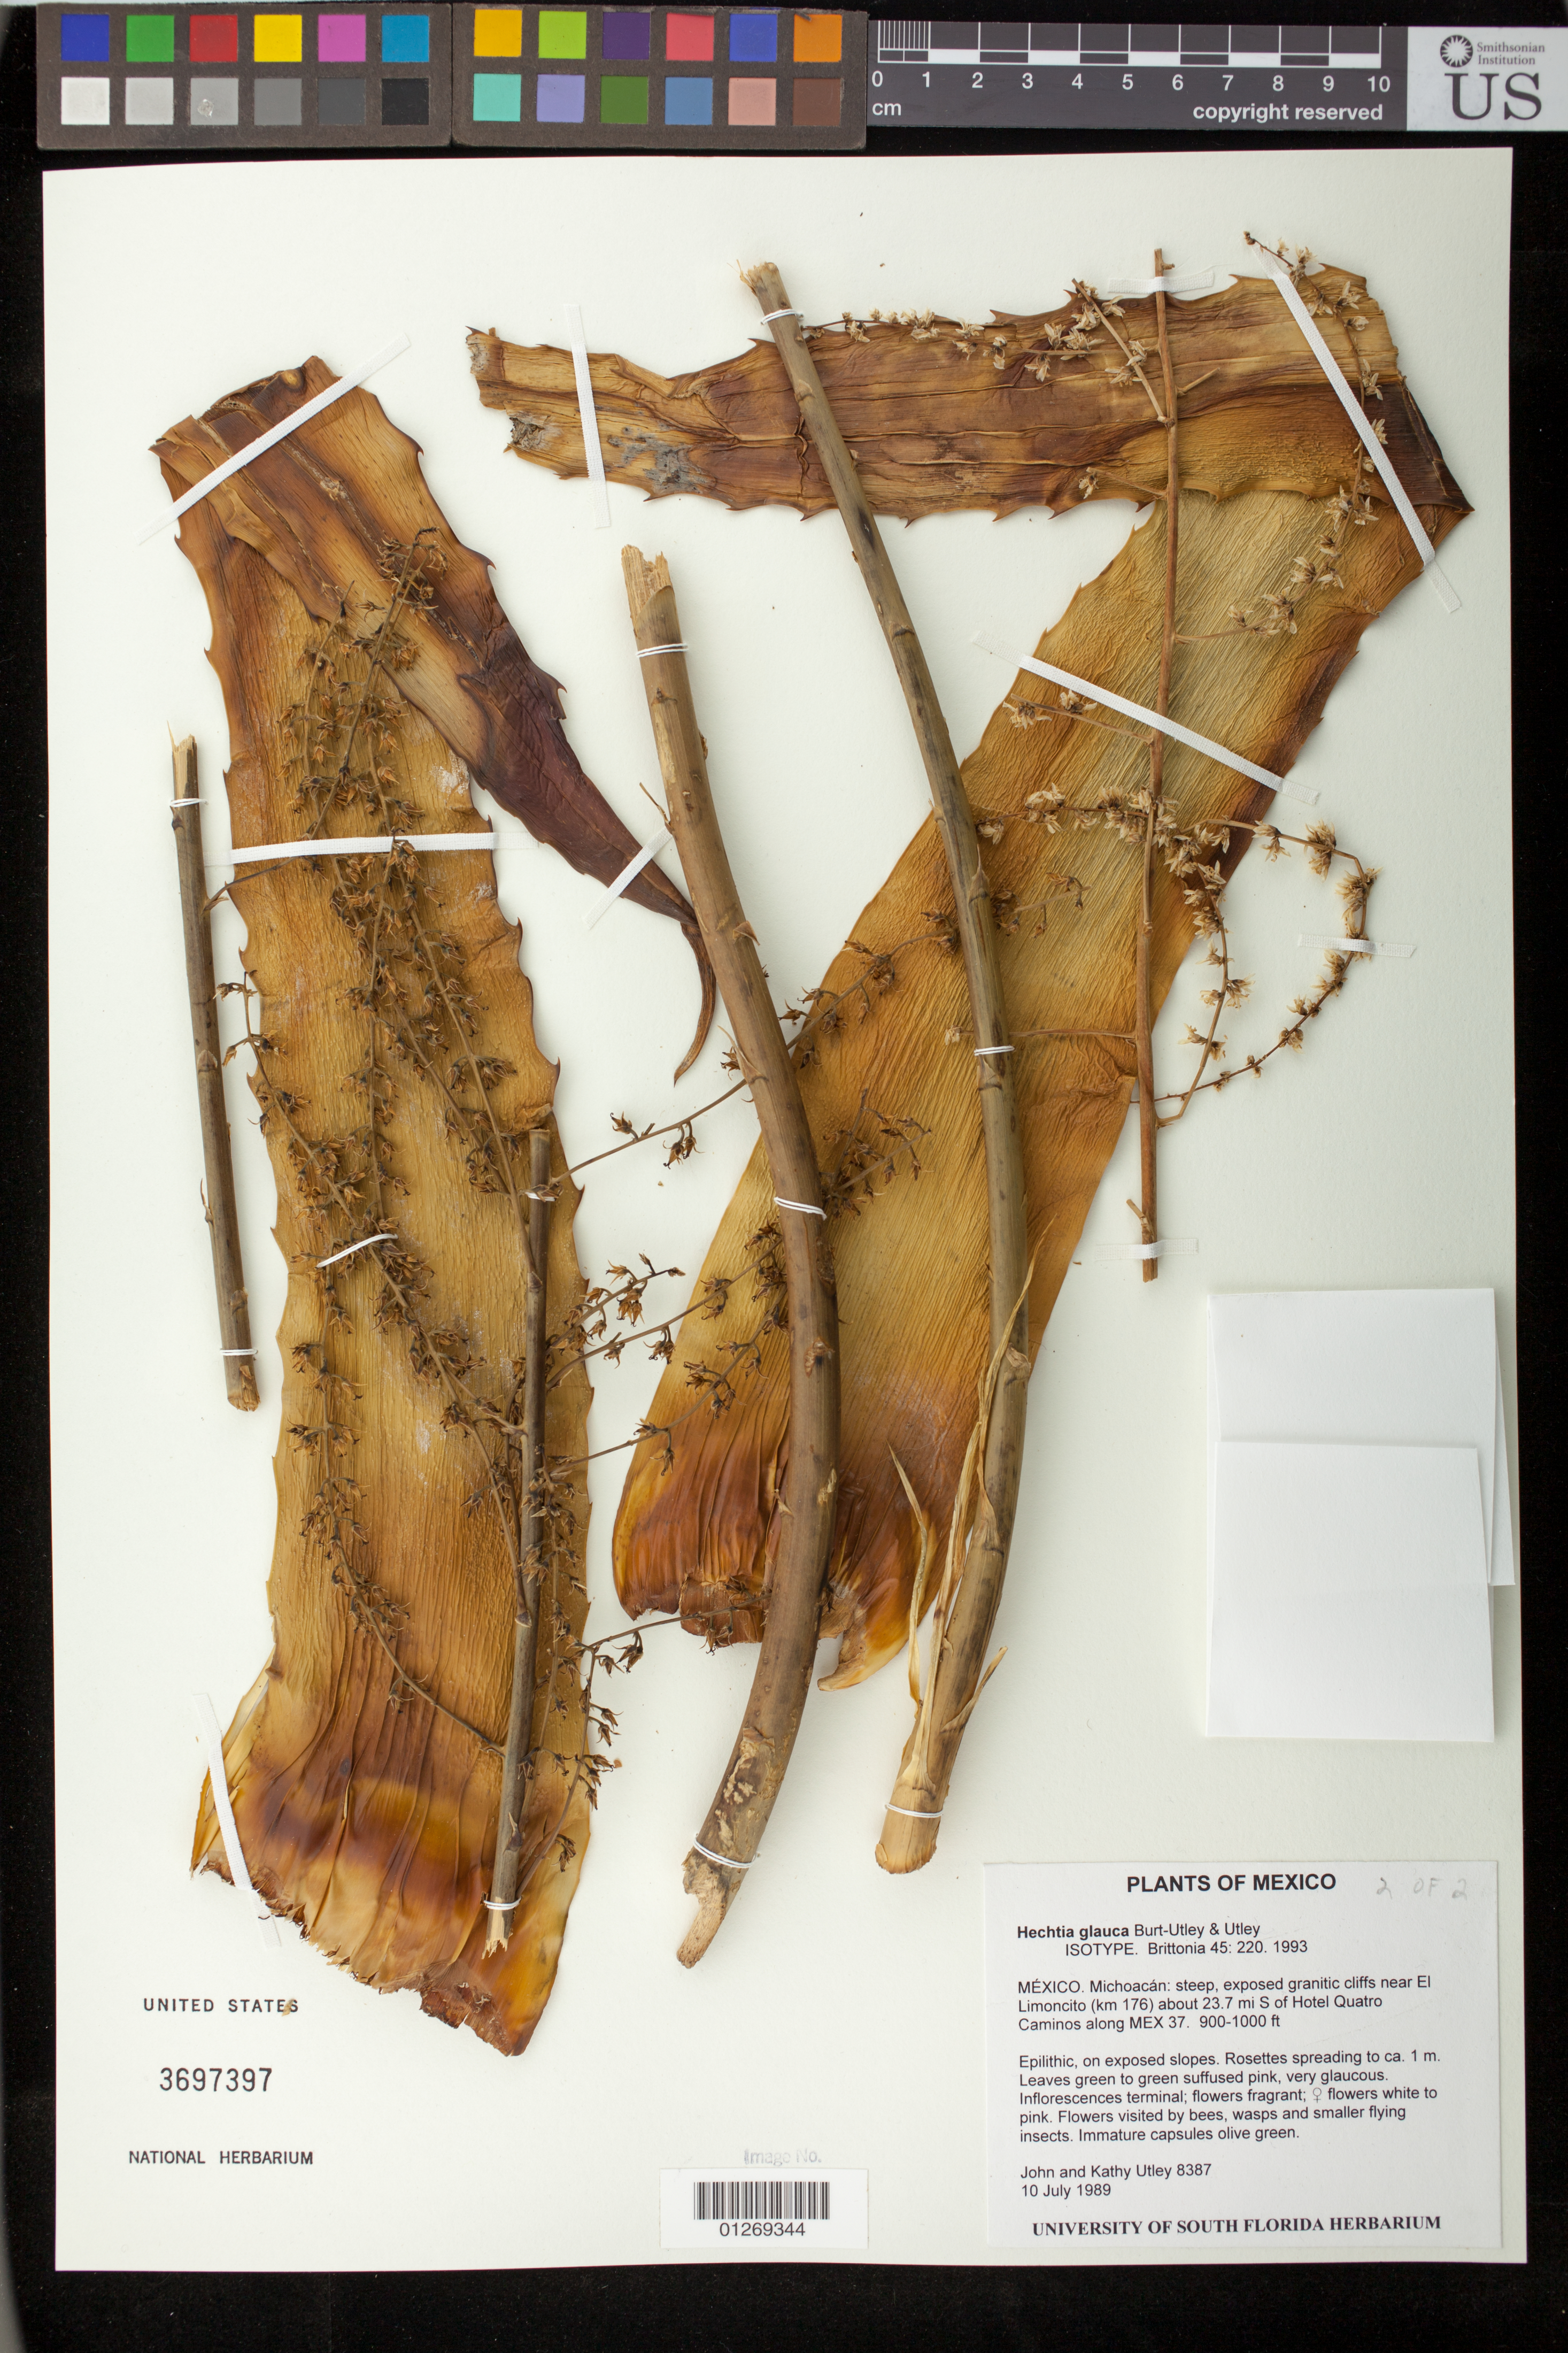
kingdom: Plantae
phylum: Tracheophyta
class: Liliopsida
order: Poales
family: Bromeliaceae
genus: Hechtia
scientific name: Hechtia glauca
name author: Burt-Utley & Utley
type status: Isotype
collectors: J. F. Utley & K. M. Burt-Utley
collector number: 8387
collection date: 1989-07-10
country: Mexico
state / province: Michoacán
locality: Michoacán: near El Limoncito (km 176) about 23.7 mi S of Hotel Quatro Caminos along MEX 37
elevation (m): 274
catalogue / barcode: US 3697397